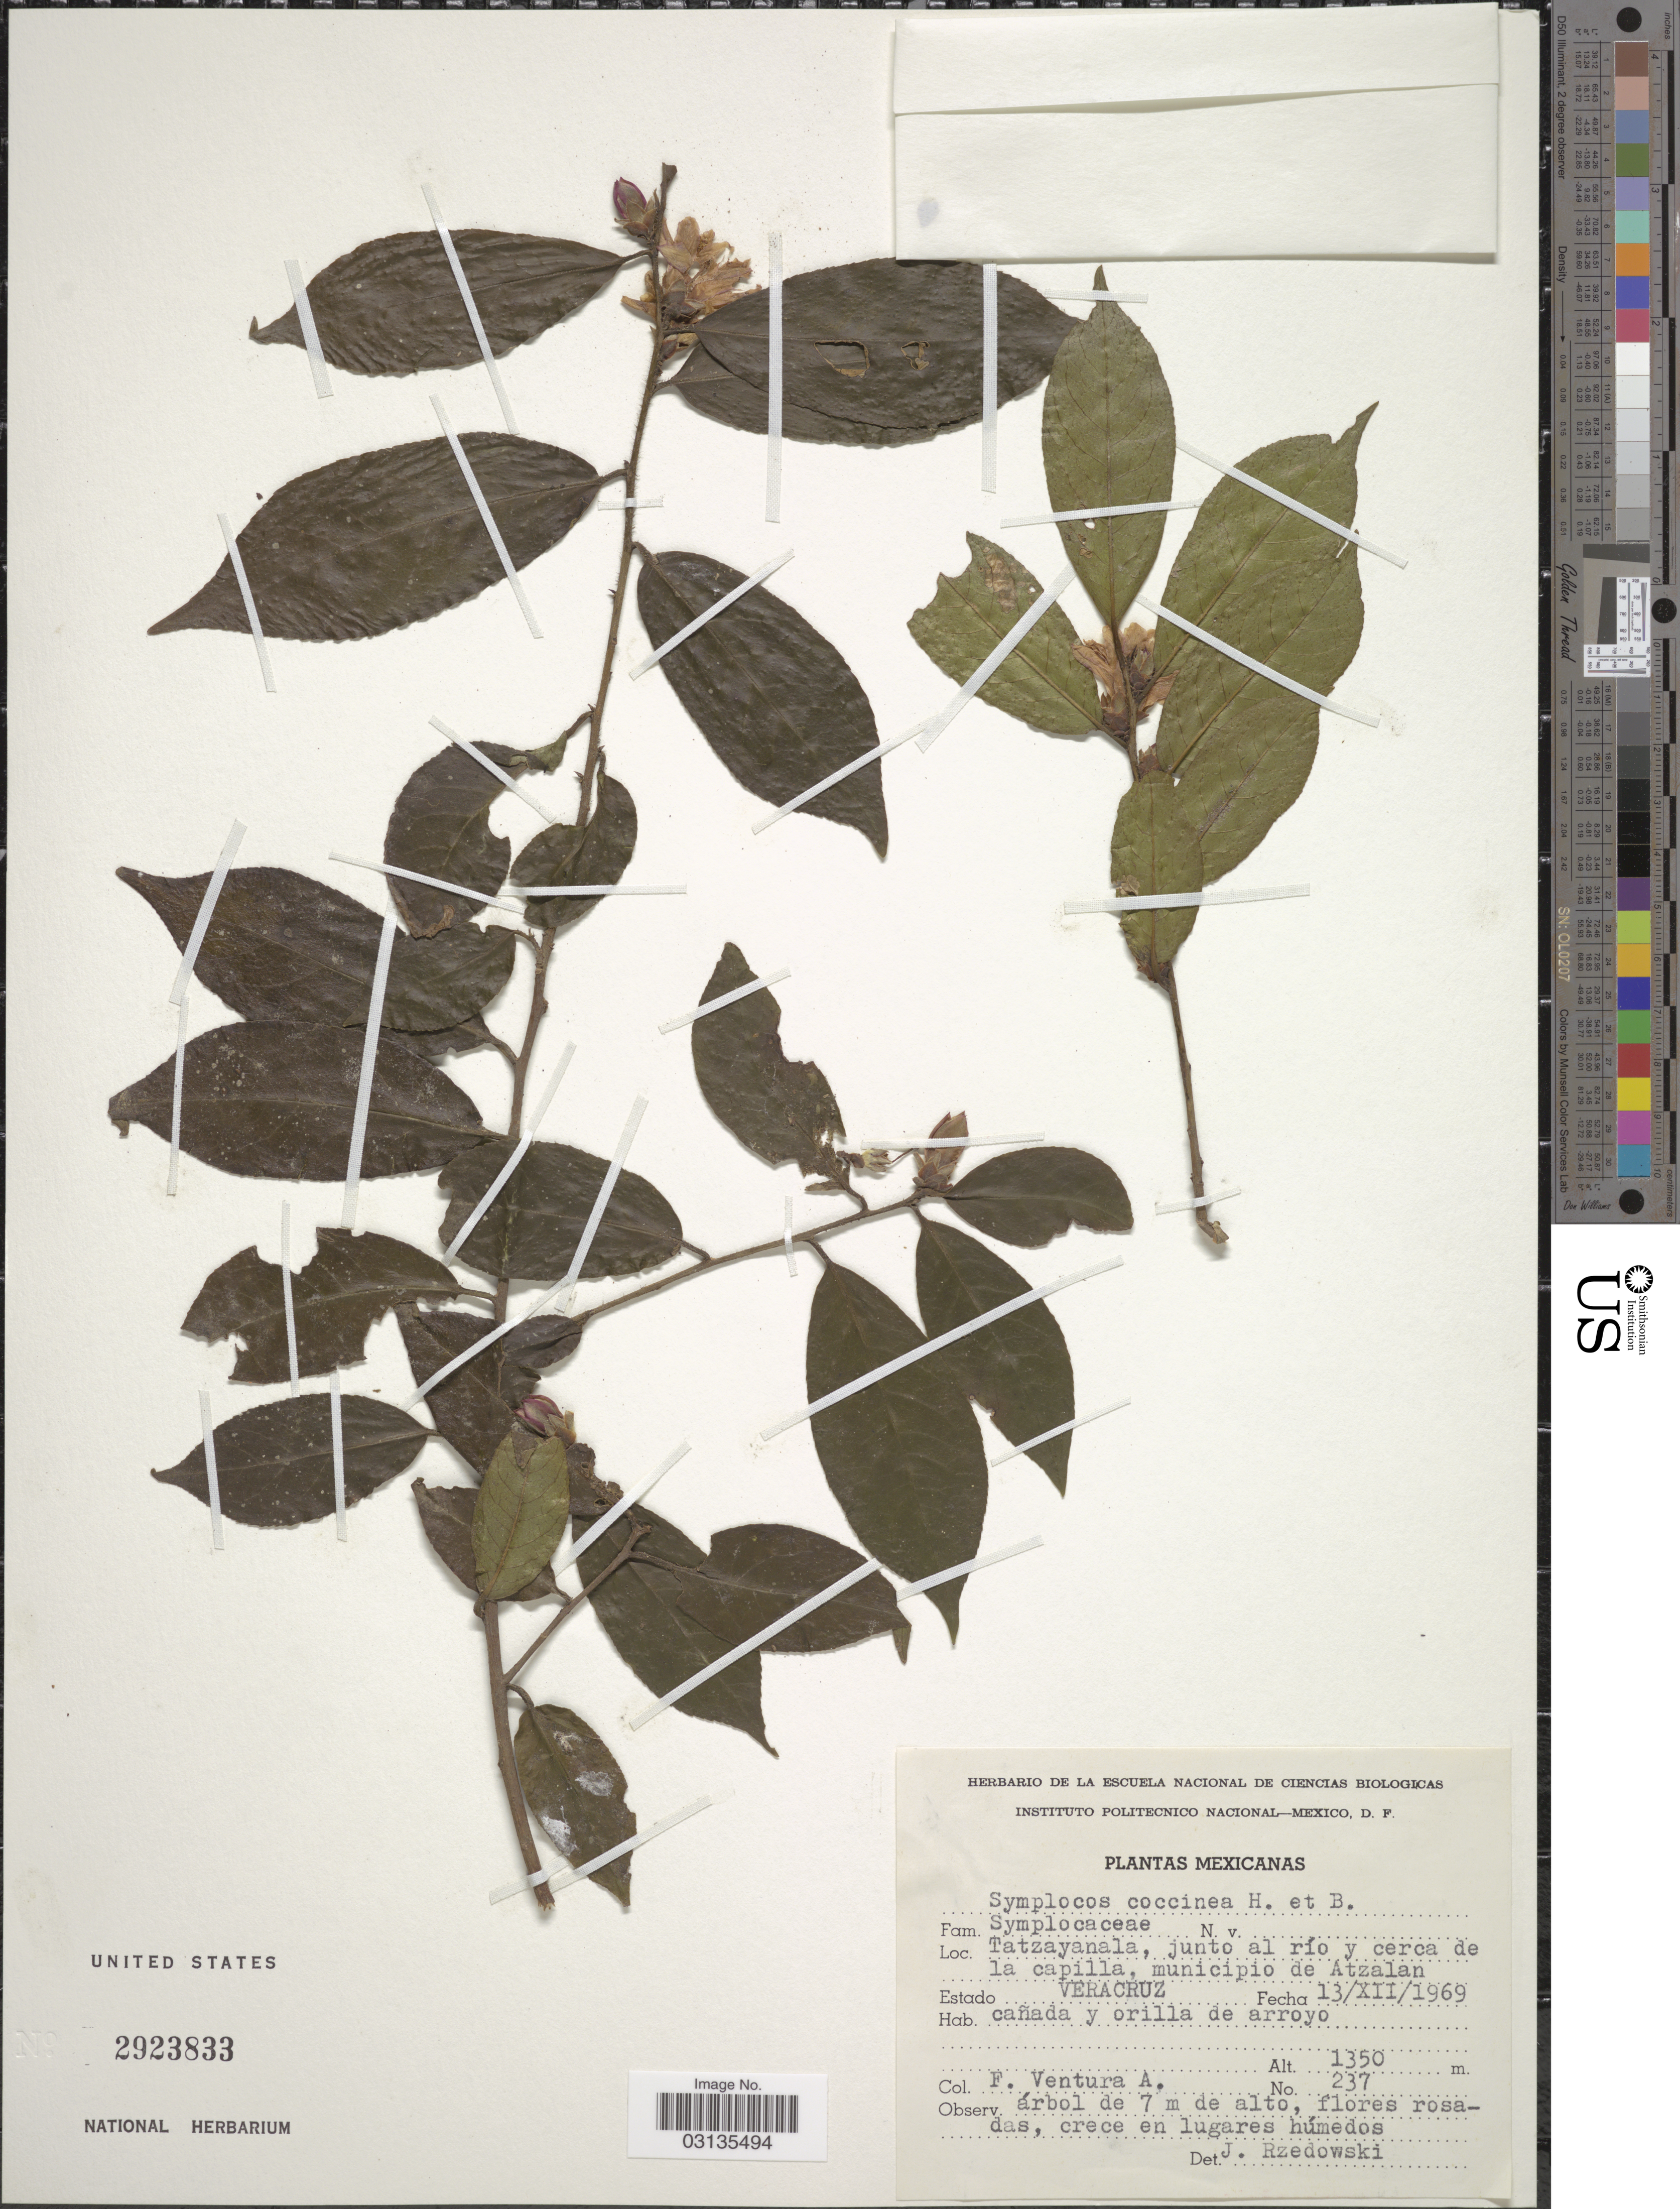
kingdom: Plantae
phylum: Tracheophyta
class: Magnoliopsida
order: Ericales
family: Symplocaceae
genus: Symplocos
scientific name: Symplocos coccinea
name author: Bonpl.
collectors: F. Ventura A.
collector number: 237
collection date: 1969-12-13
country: Mexico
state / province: Veracruz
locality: Tatzayanala, junto al río y cerca de la capilla, municipio de Atzalan. Estado Veracruz.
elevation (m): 1350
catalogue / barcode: US 2923833